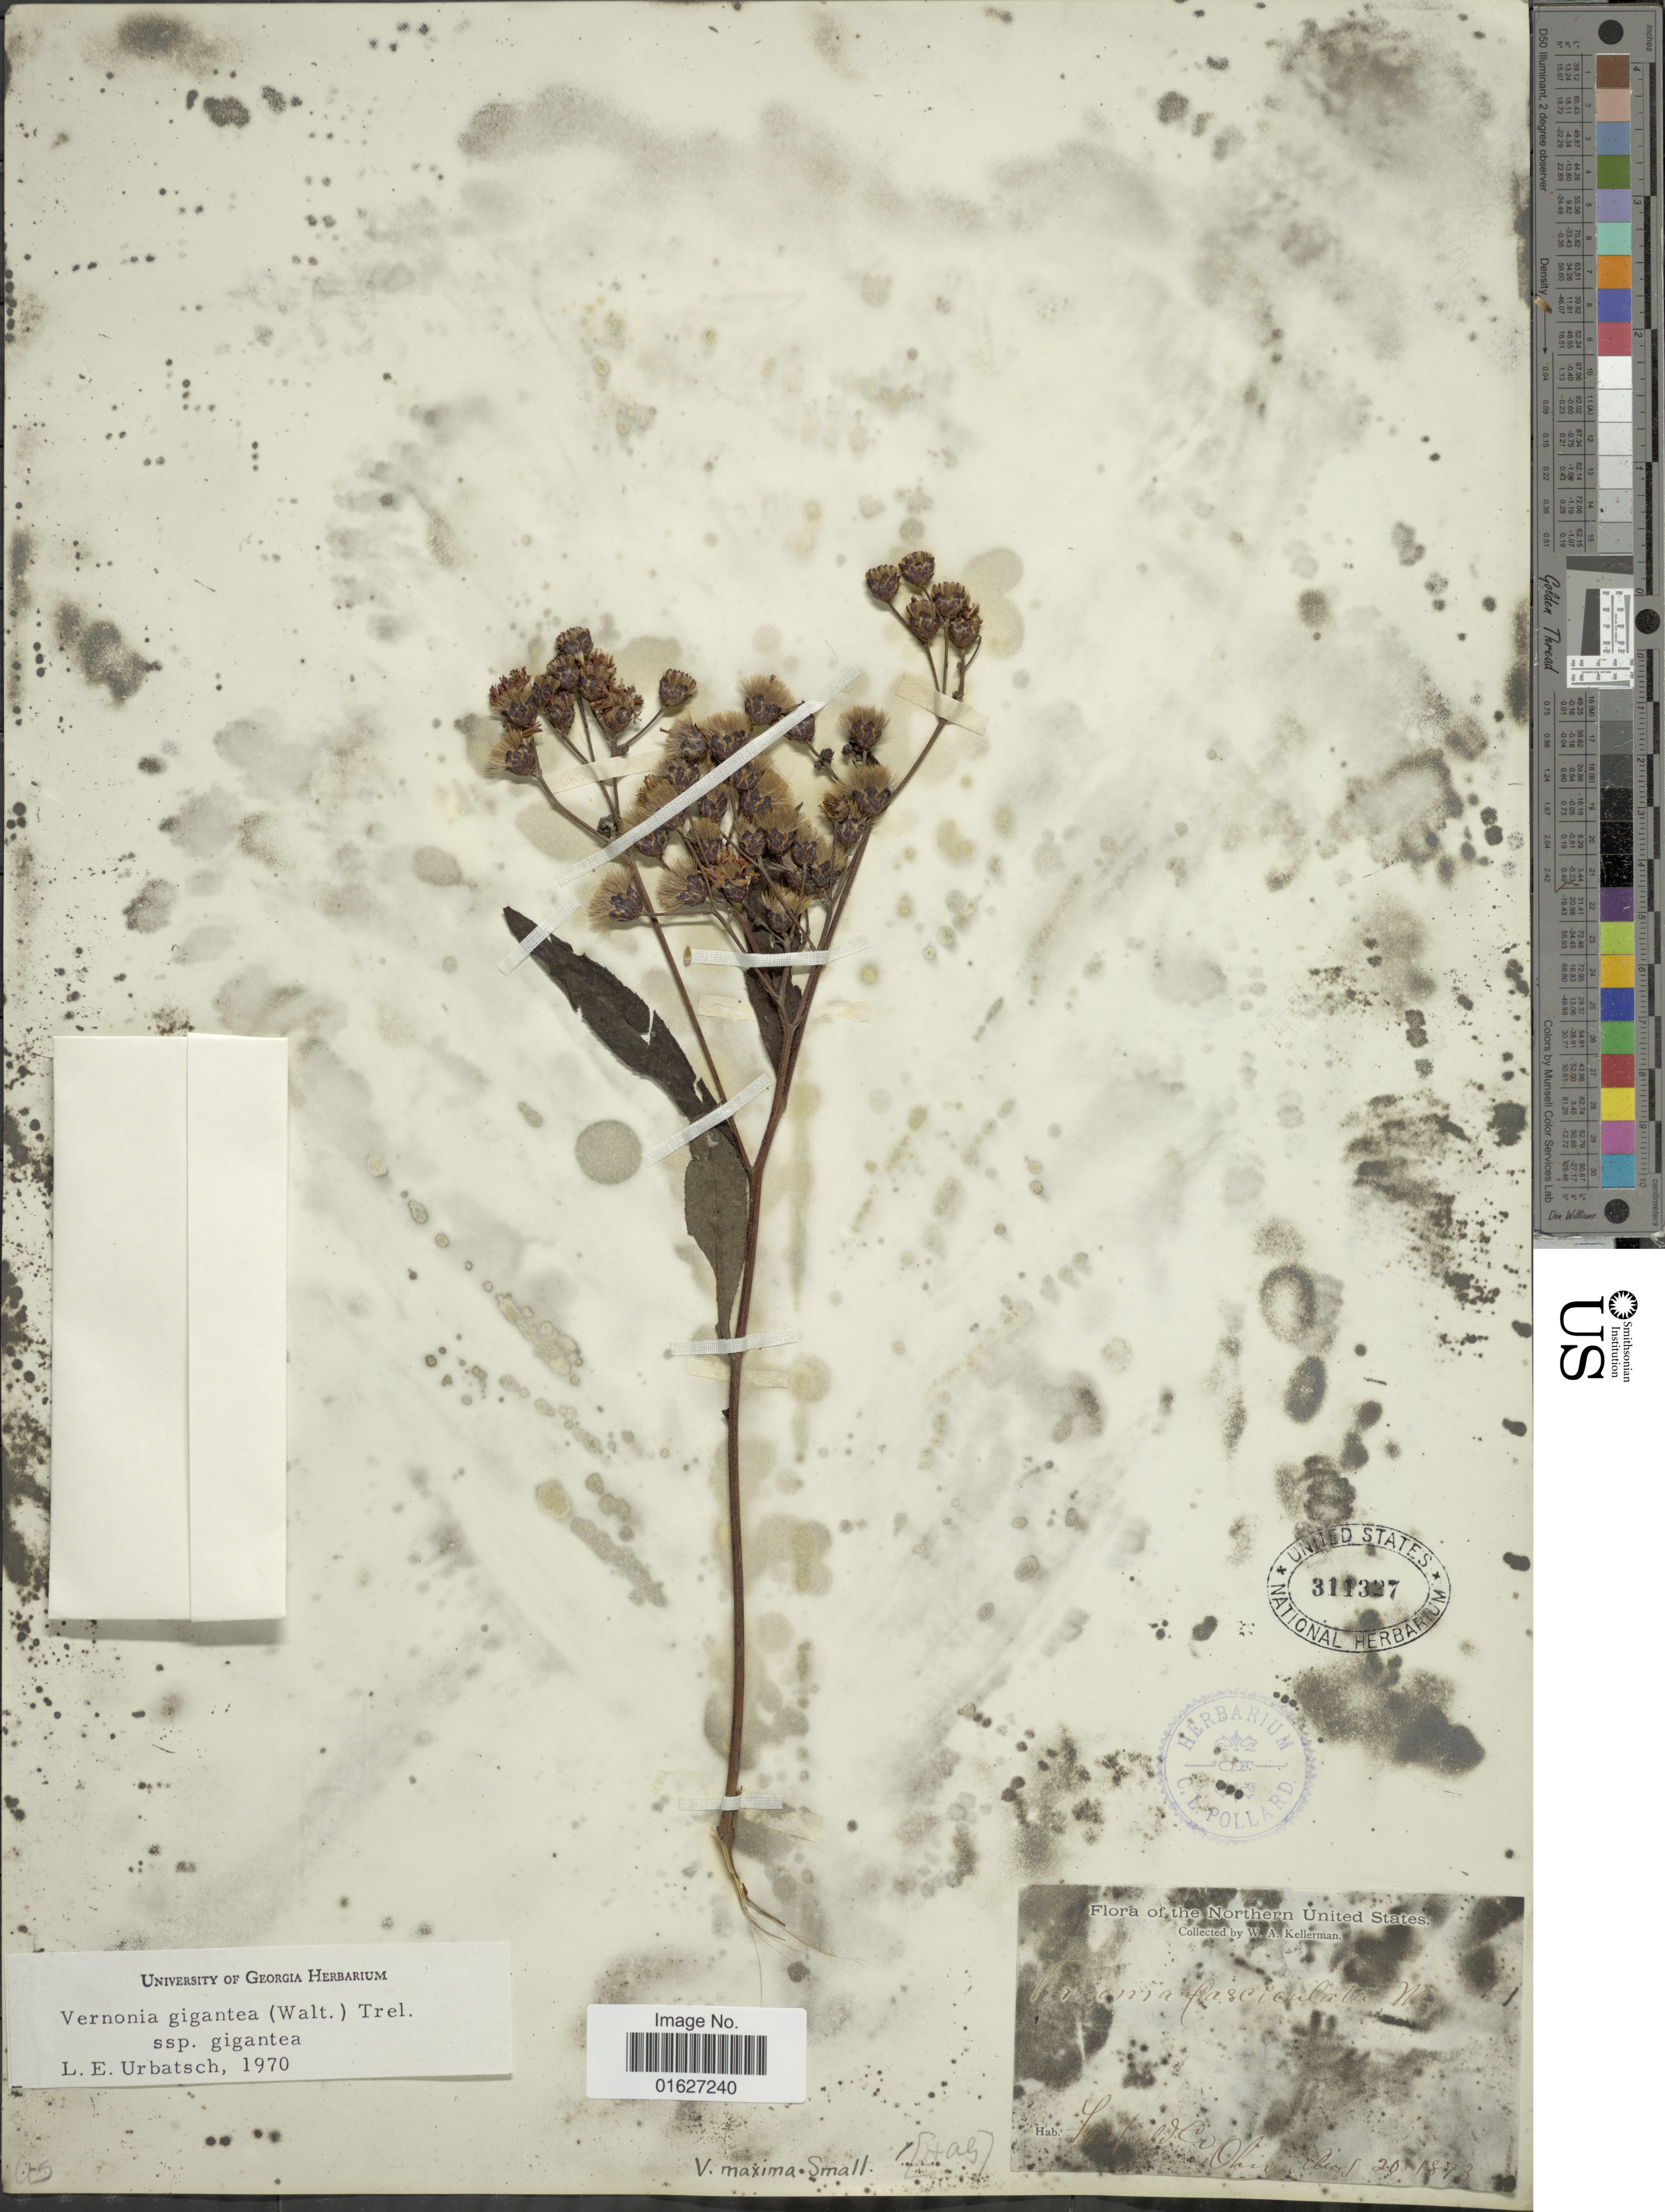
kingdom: Plantae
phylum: Tracheophyta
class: Magnoliopsida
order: Asterales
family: Asteraceae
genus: Vernonia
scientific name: Vernonia gigantea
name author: (Walter) Trel.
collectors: W. Kellerman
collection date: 1873-08-20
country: United States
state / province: Ohio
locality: Stanfield Co.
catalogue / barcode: US 311327